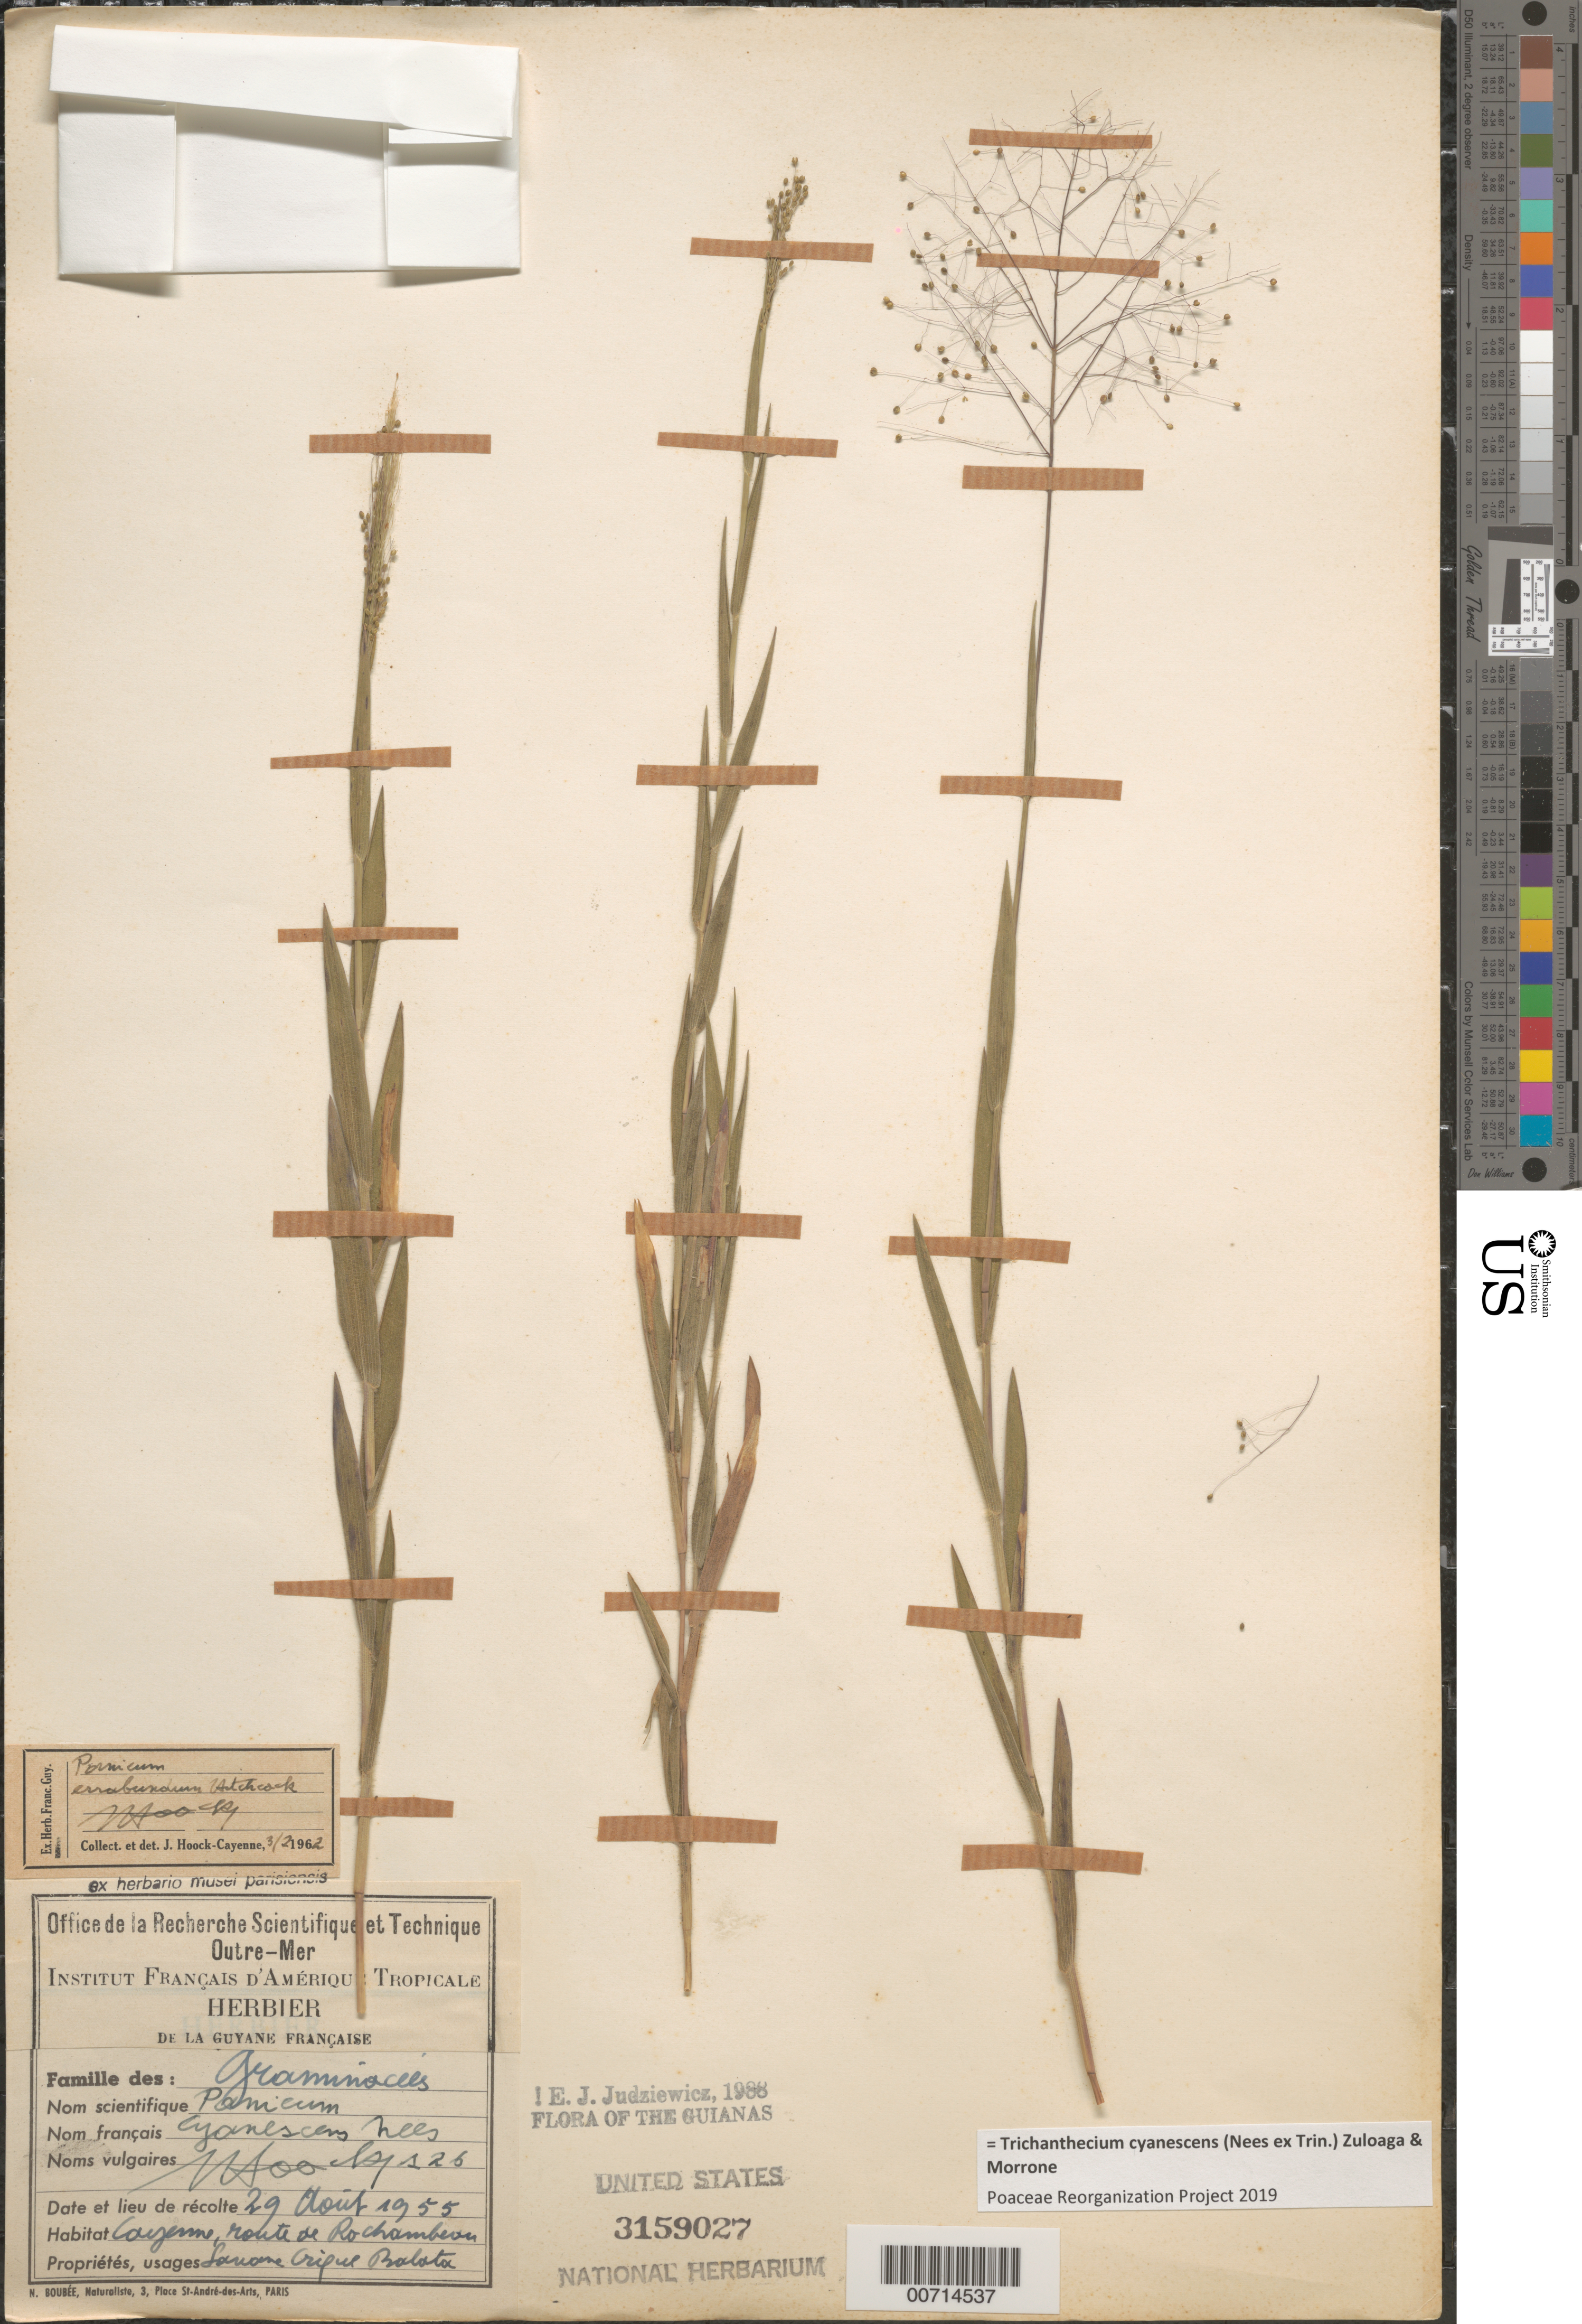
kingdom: Plantae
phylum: Tracheophyta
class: Liliopsida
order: Poales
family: Poaceae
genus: Panicum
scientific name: Panicum cyanescens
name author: Nees ex Trin.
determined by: Judziewicz, E. J.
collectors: J. Hoock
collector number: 126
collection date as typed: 29-Aug-55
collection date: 1955-08-29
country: French Guiana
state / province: Cayenne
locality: Cayenne, Route de Rochambeau, Savane Crique Balata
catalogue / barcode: US 3159027